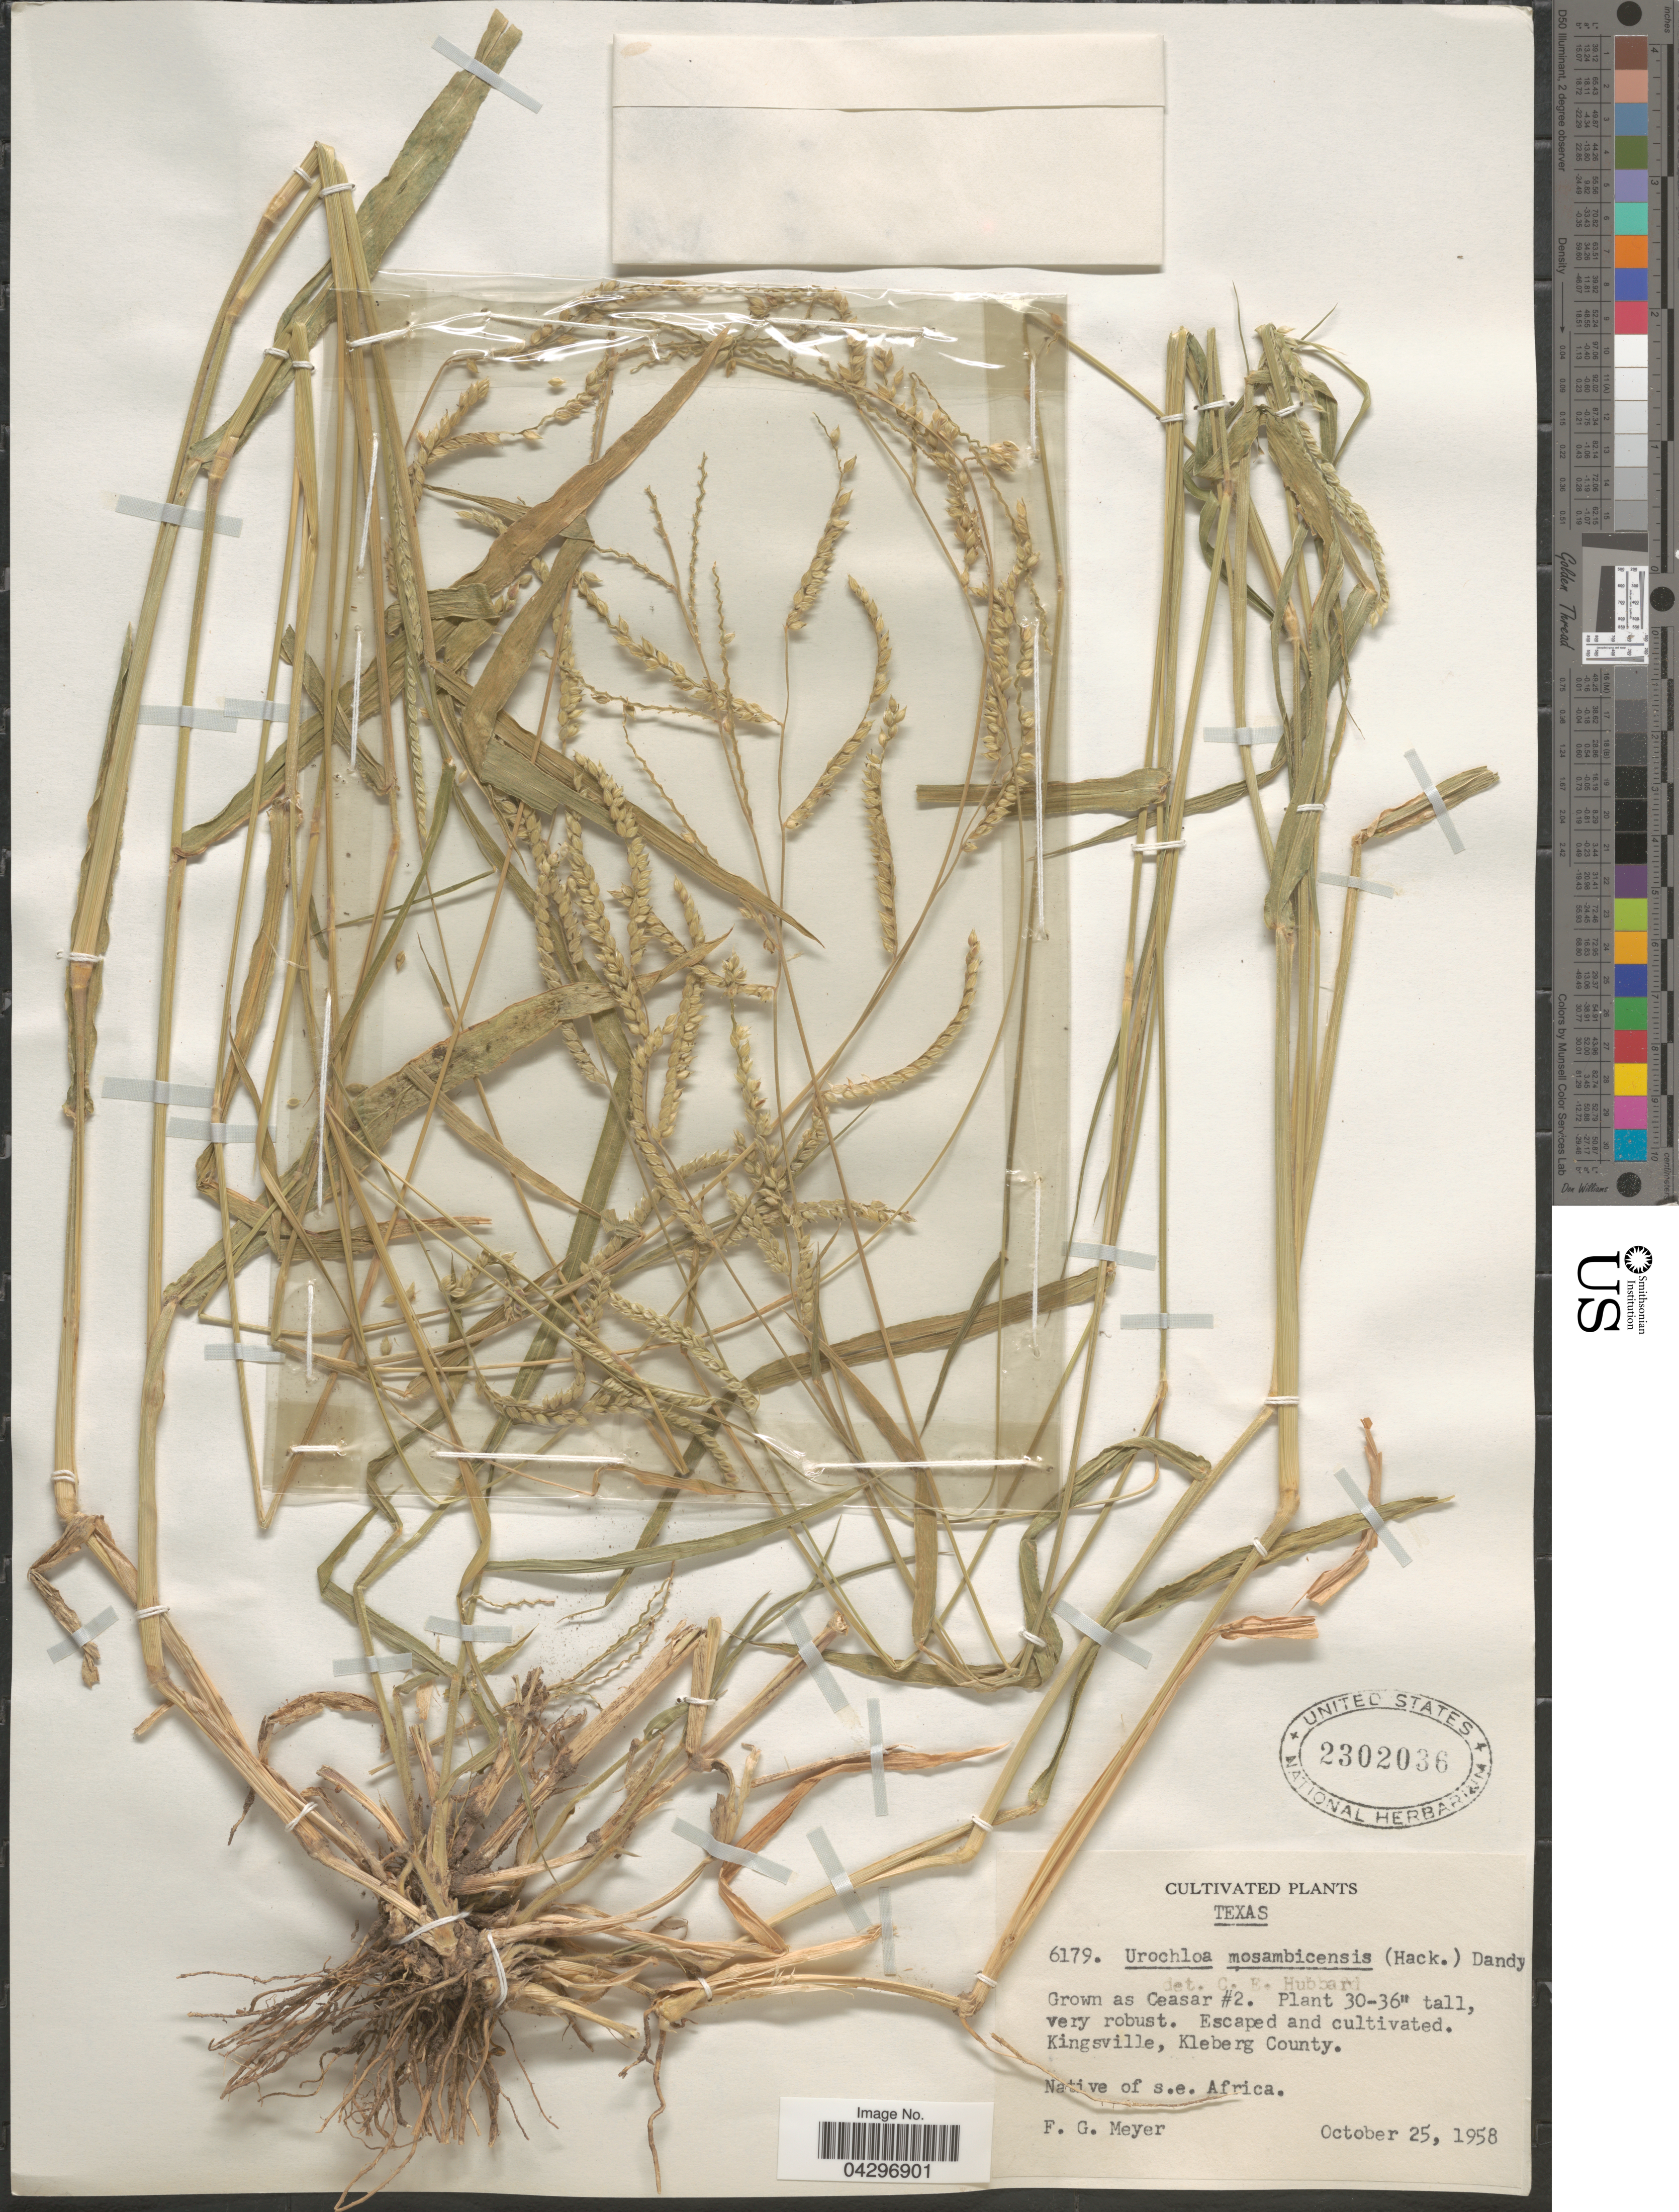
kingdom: Plantae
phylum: Tracheophyta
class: Liliopsida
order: Poales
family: Poaceae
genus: Urochloa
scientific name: Urochloa mosambicensis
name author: (Hack.) Dandy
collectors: F. G. Meyer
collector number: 6179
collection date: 1958-10-25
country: United States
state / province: Texas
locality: Kingsville, Kleberg County.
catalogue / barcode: US 2302036